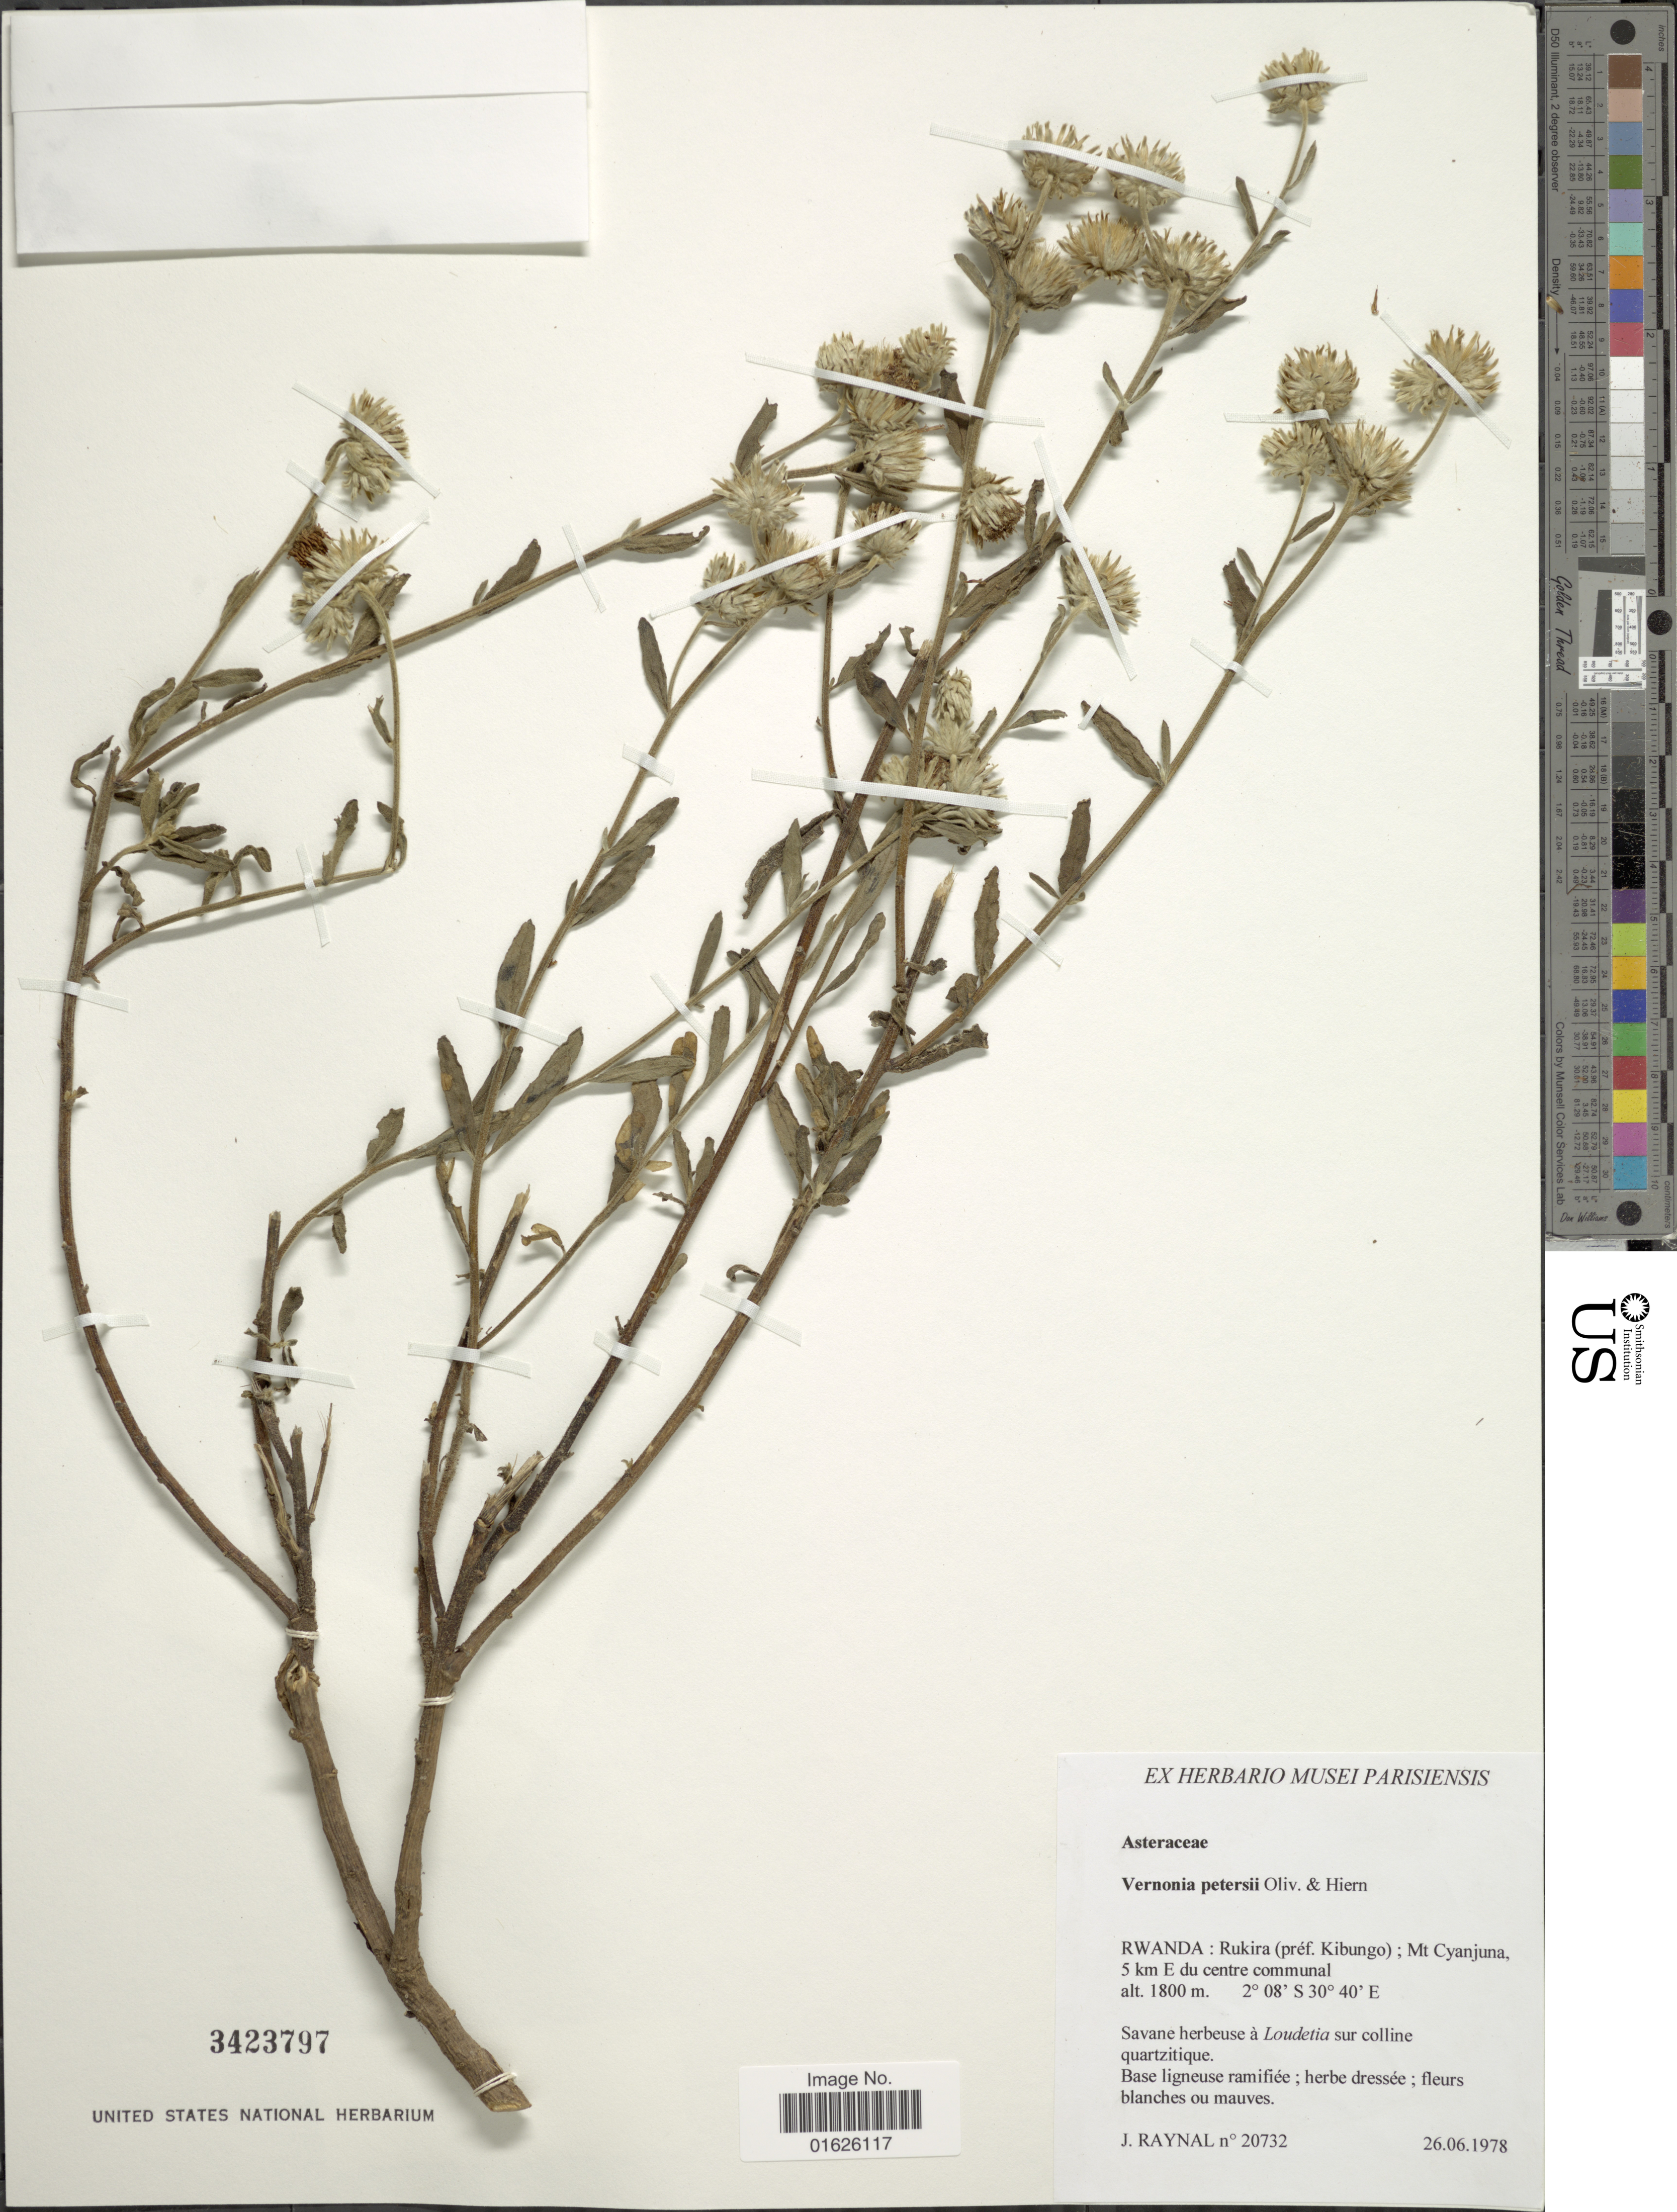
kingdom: Plantae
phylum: Tracheophyta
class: Magnoliopsida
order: Asterales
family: Asteraceae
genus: Vernoniastrum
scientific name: Vernoniastrum latifolium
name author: (Steetz) H. Rob.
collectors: J. Raynal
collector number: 20732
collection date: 1978-06-26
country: Rwanda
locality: Rukira ( pref. Kinbungo ); Mt.Cyanjunam, 5 km E du centre Communal.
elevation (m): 1800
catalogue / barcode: US 3423797